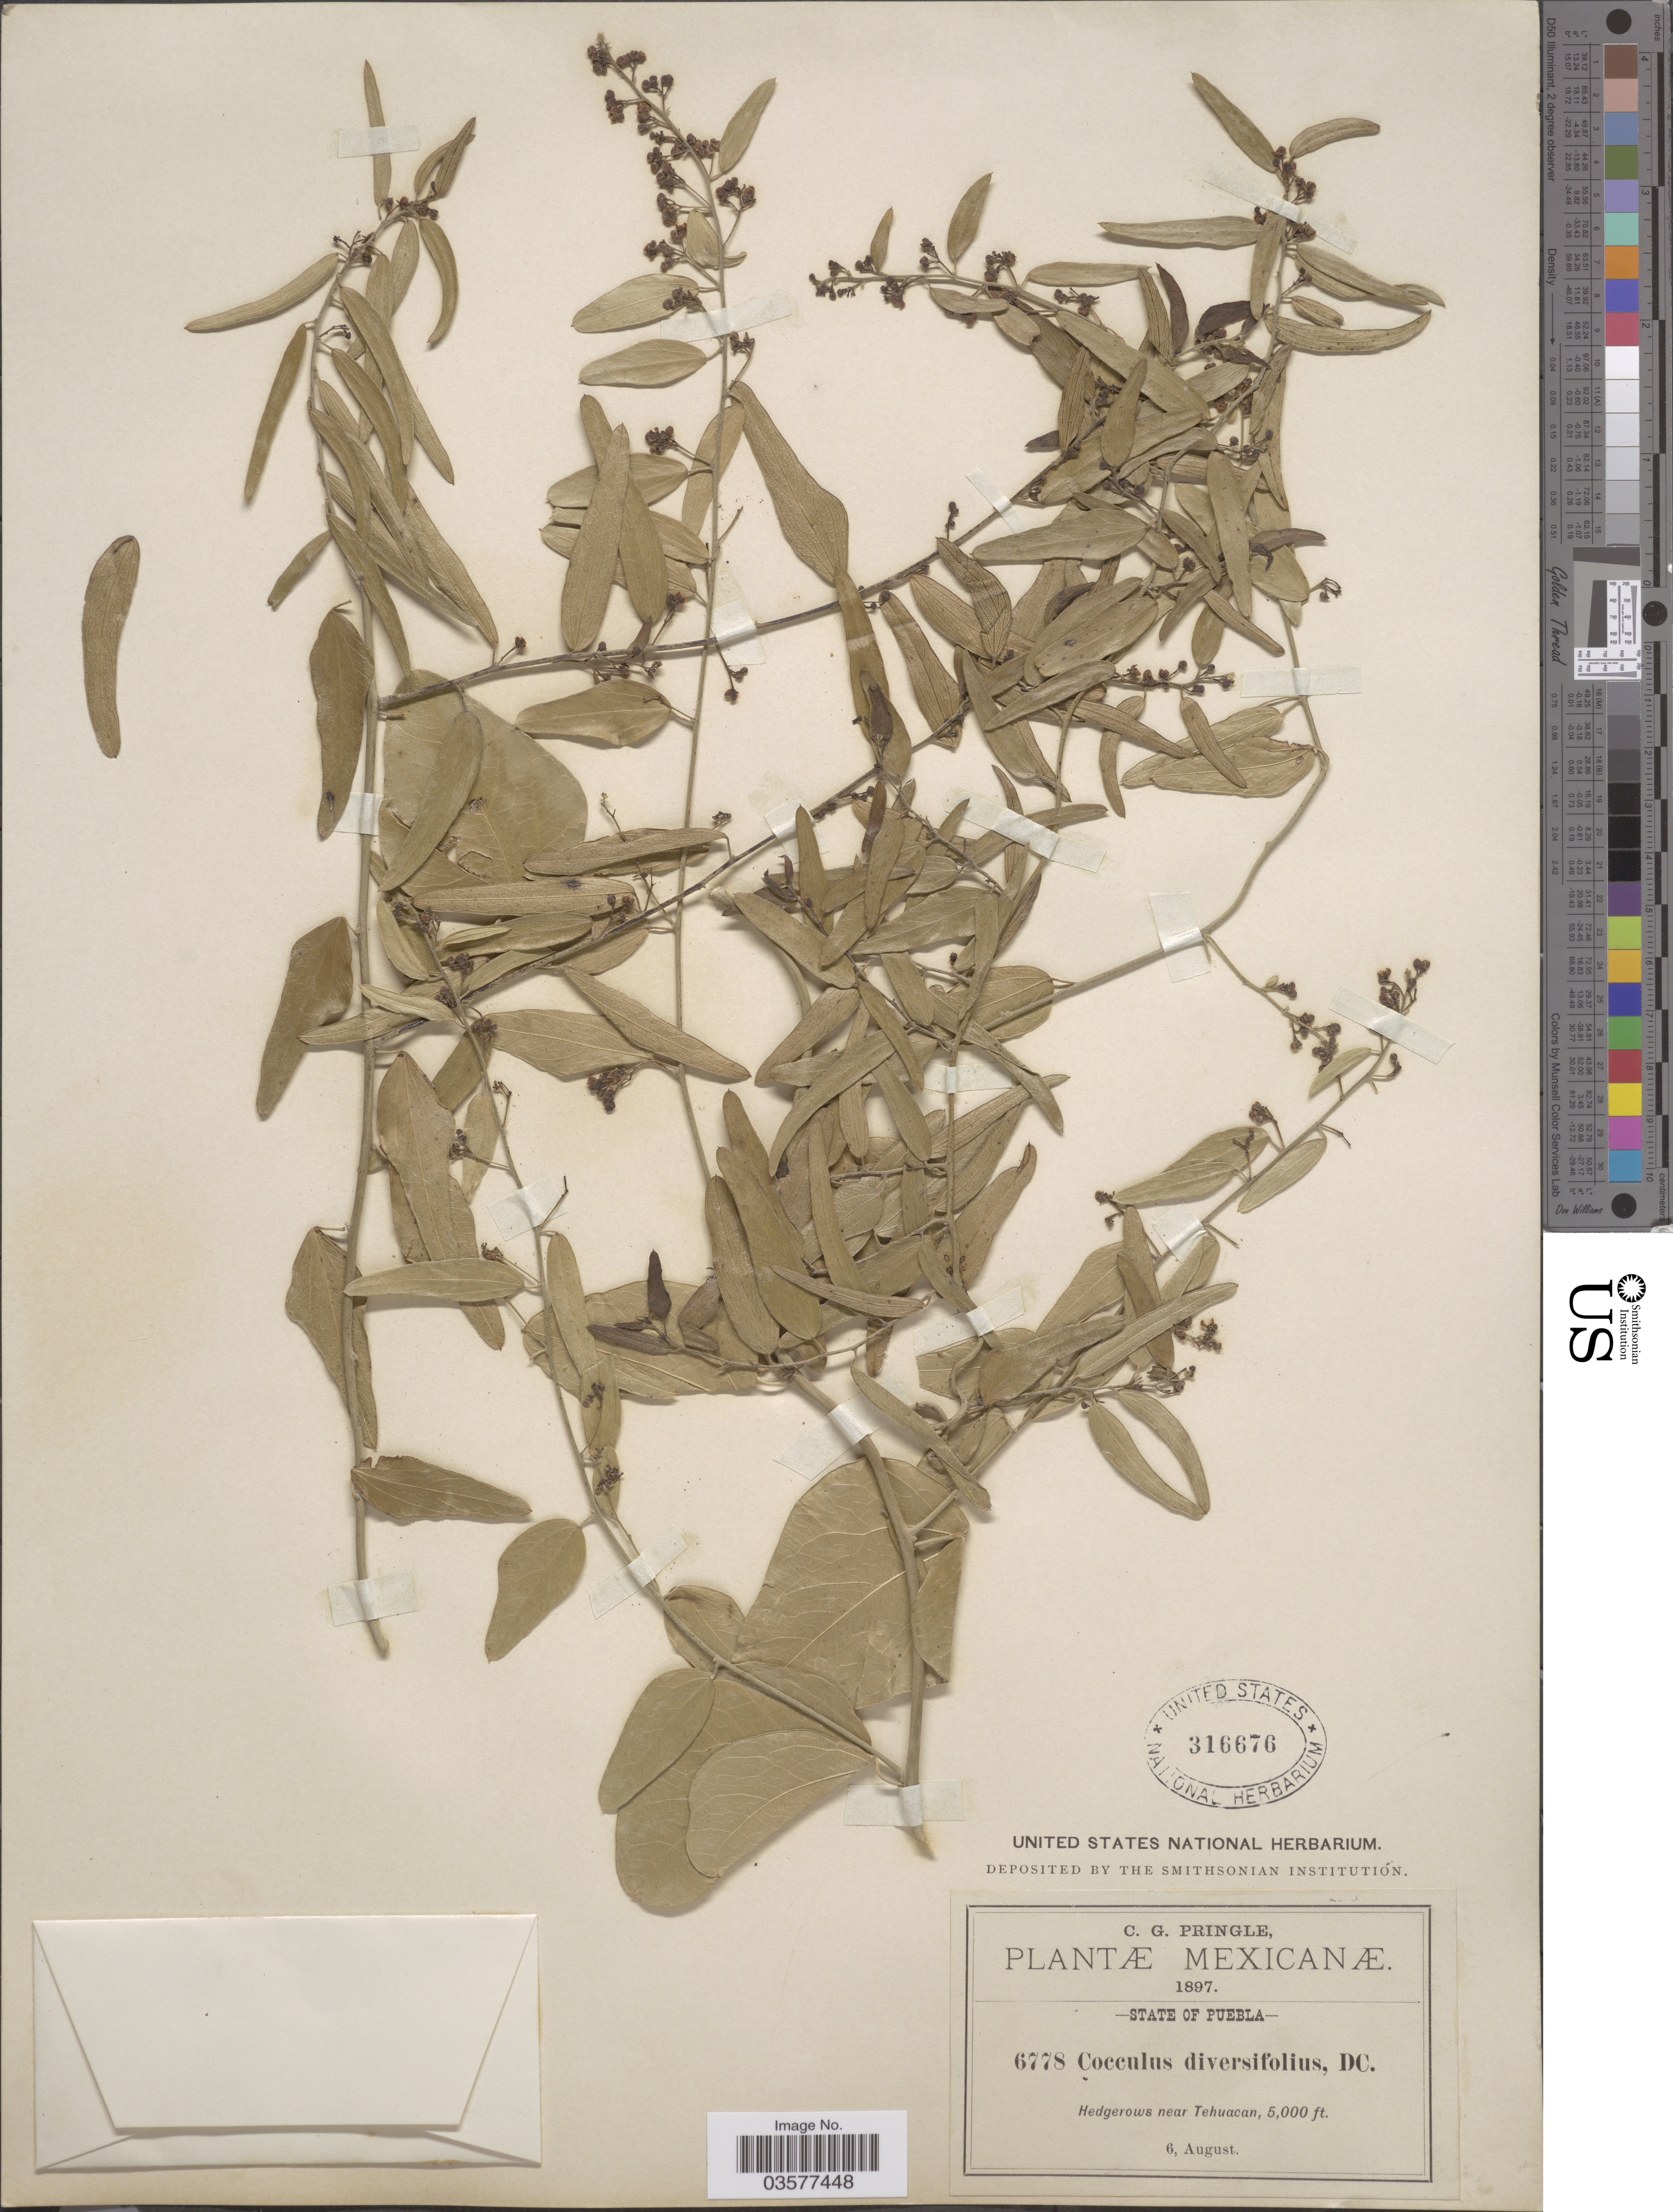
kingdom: Plantae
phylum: Tracheophyta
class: Magnoliopsida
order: Ranunculales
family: Menispermaceae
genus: Cocculus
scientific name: Cocculus diversifolius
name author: DC.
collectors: C. G. Pringle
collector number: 6778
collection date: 1897-08-06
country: Mexico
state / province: Puebla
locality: Hedgerows near Tehuacan.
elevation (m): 1524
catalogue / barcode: US 316676